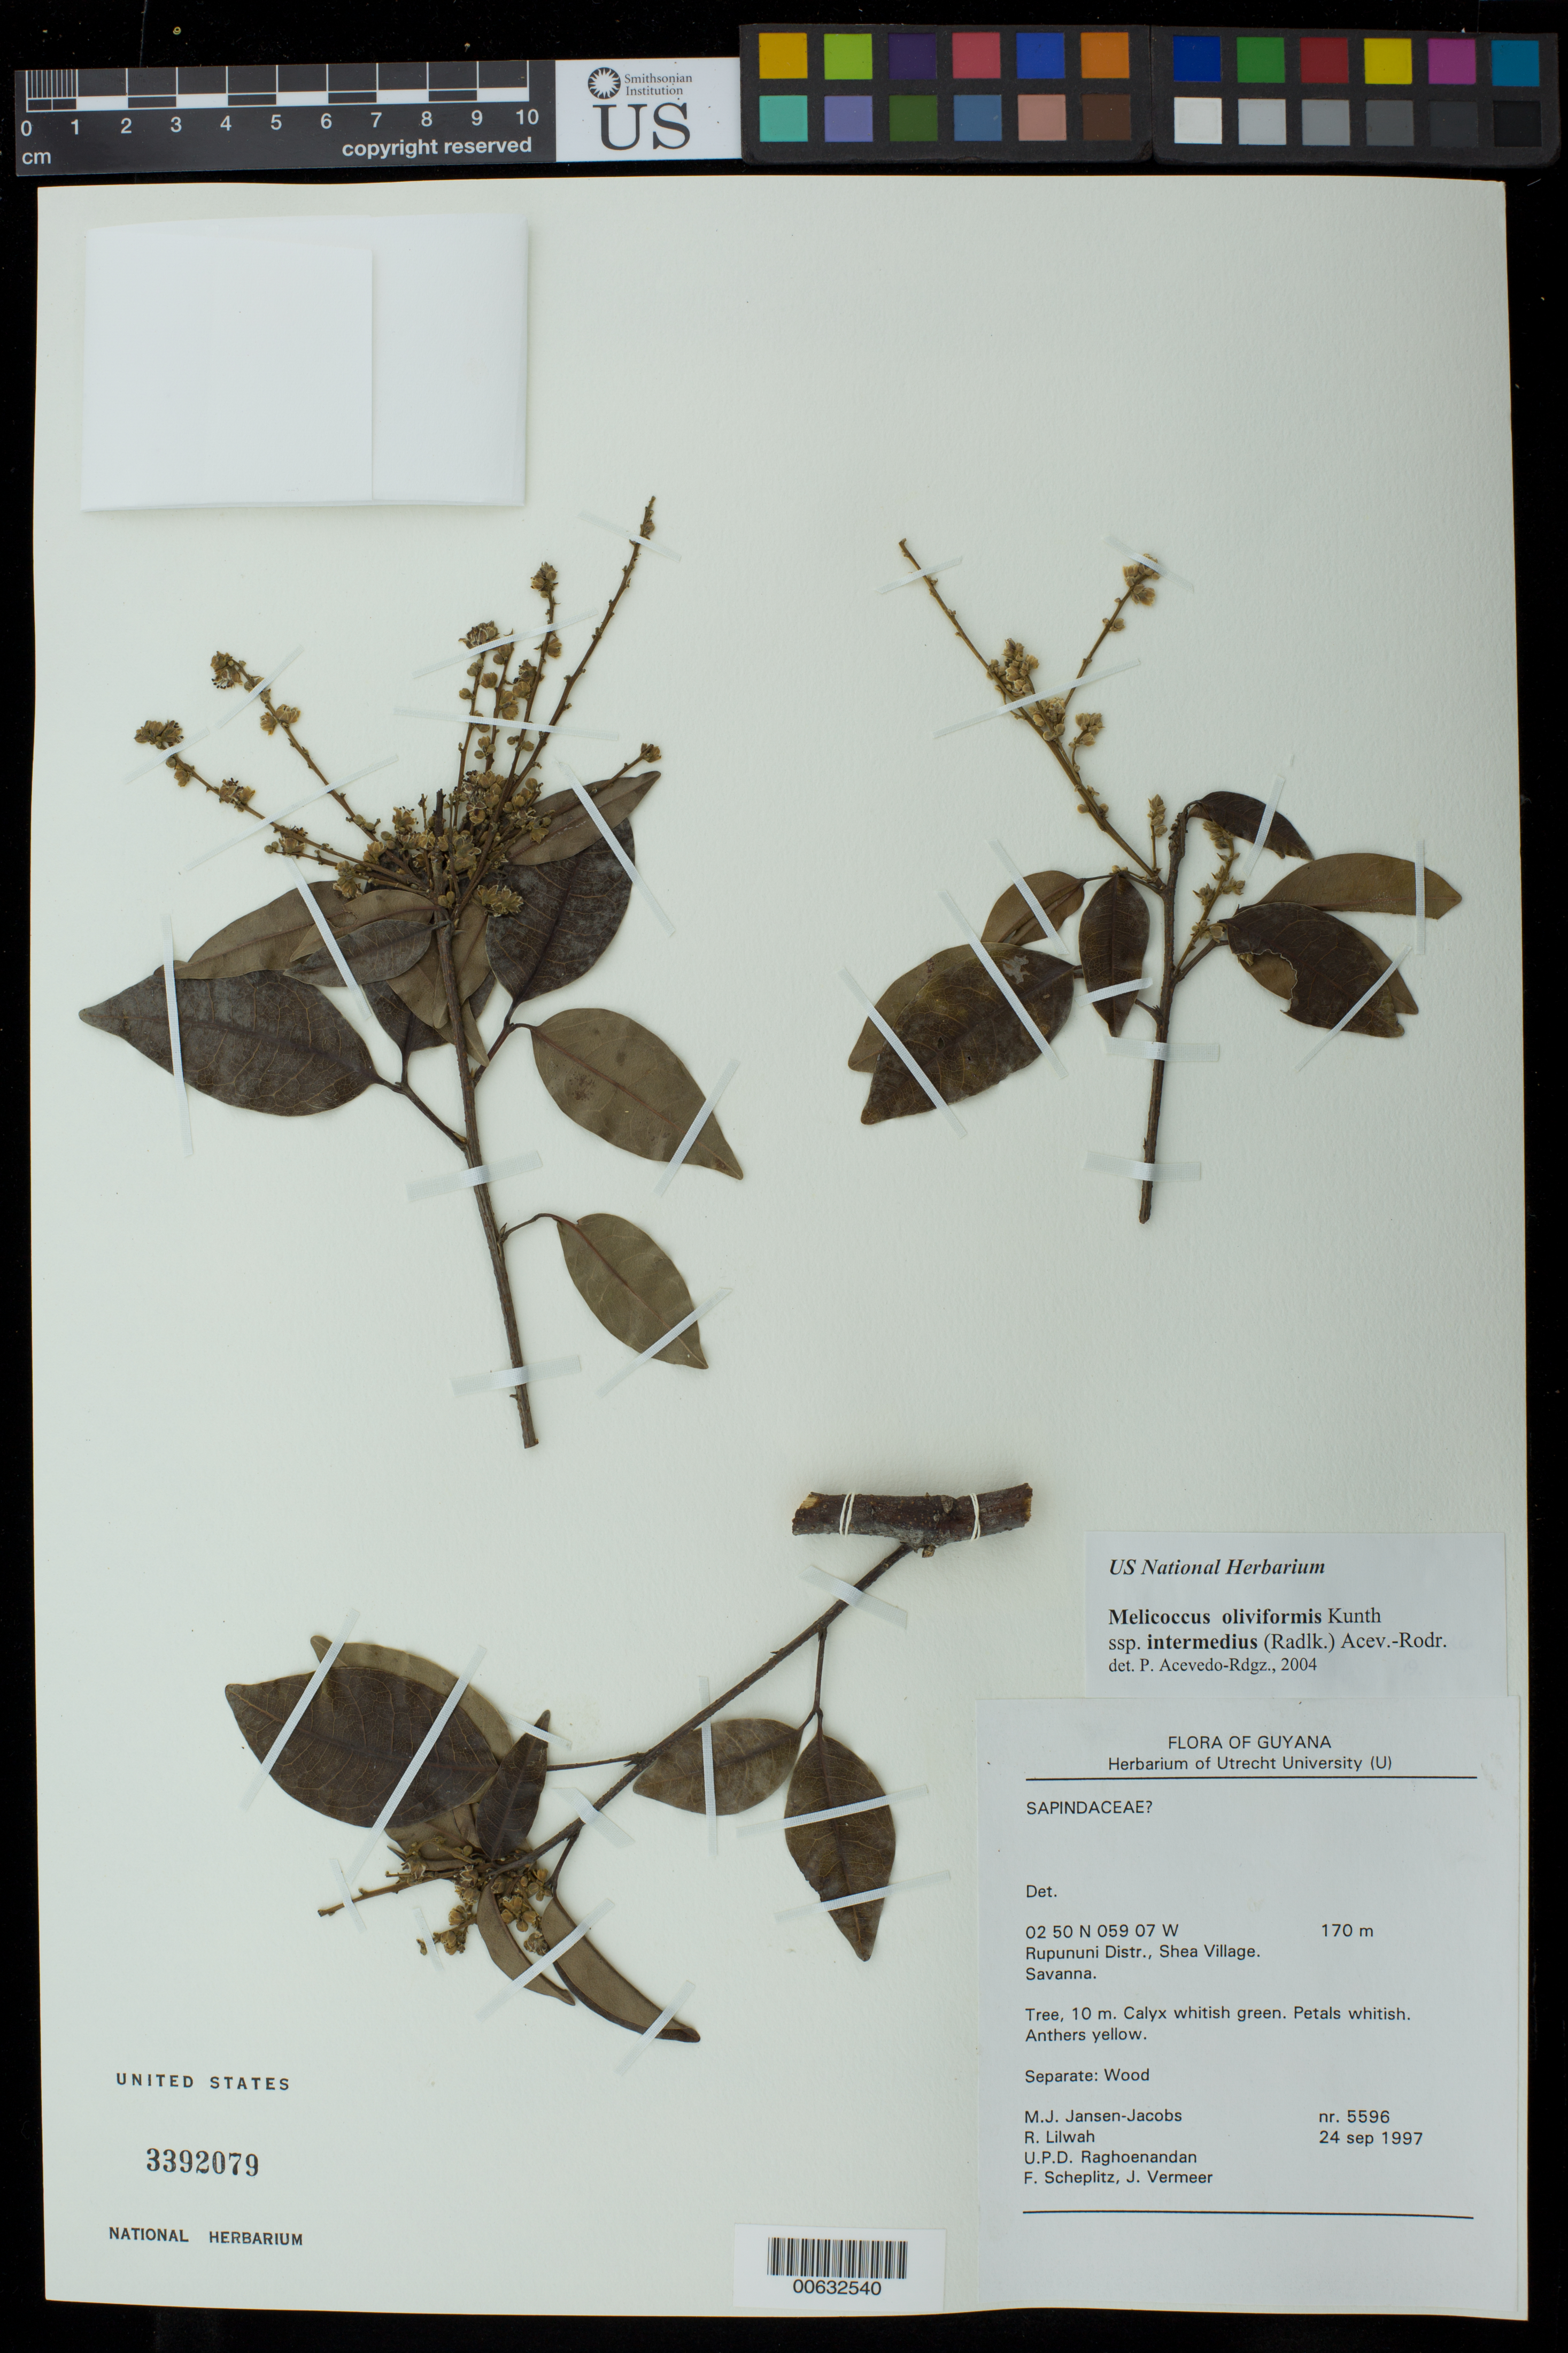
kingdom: Plantae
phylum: Tracheophyta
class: Magnoliopsida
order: Sapindales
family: Sapindaceae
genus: Melicoccus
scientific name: Melicoccus oliviformis subsp. intermedius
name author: (Radlk.) Acev.-Rodr.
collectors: M. J. Jansen-Jacobs & et al.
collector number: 5596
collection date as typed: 24 Sep 1997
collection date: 1997-09-24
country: Guyana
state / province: Rupununi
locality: Rupununi District, Shea Village. [Rupununi is a former administrative region.]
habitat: Savanna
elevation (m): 170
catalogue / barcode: US 3392079